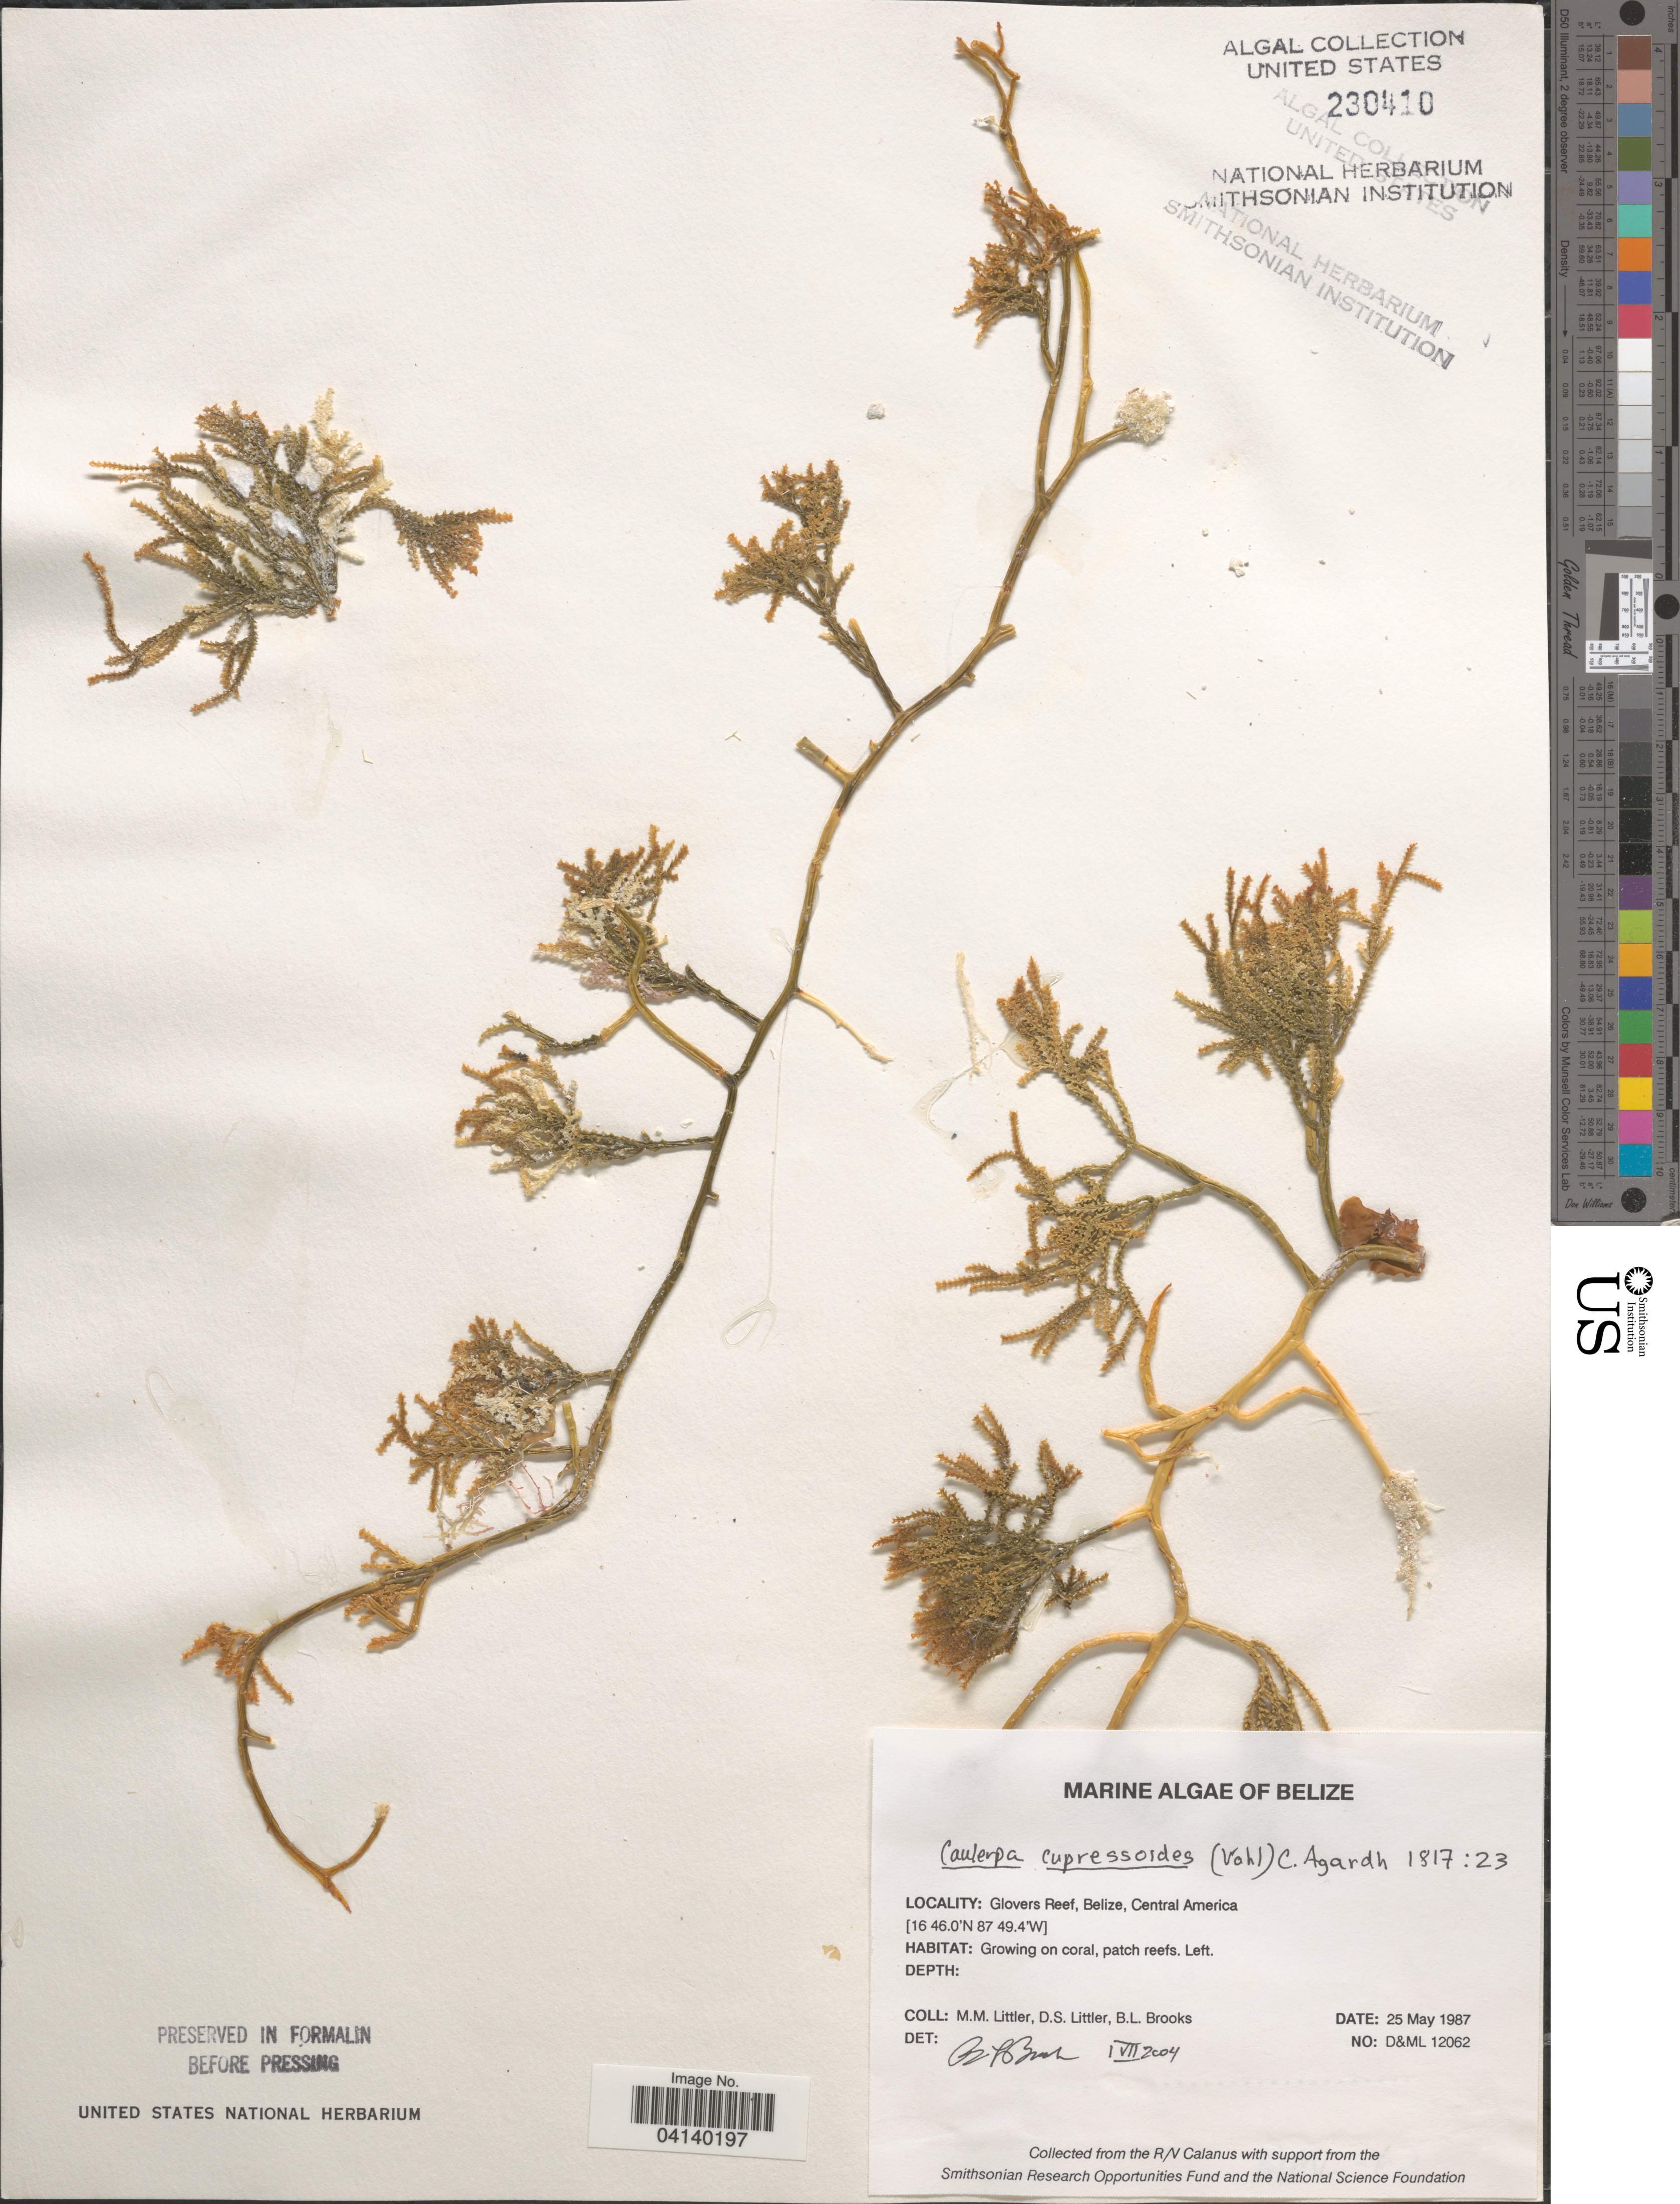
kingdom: Plantae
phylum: Chlorophyta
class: Ulvophyceae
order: Bryopsidales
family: Caulerpaceae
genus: Caulerpa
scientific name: Caulerpa cupressoides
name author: (Vahl) C. Agardh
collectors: D. S. Littler & B. Brooks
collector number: D&ML12062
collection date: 1987-05-25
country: Belize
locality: Glovers Reef.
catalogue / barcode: US 230410